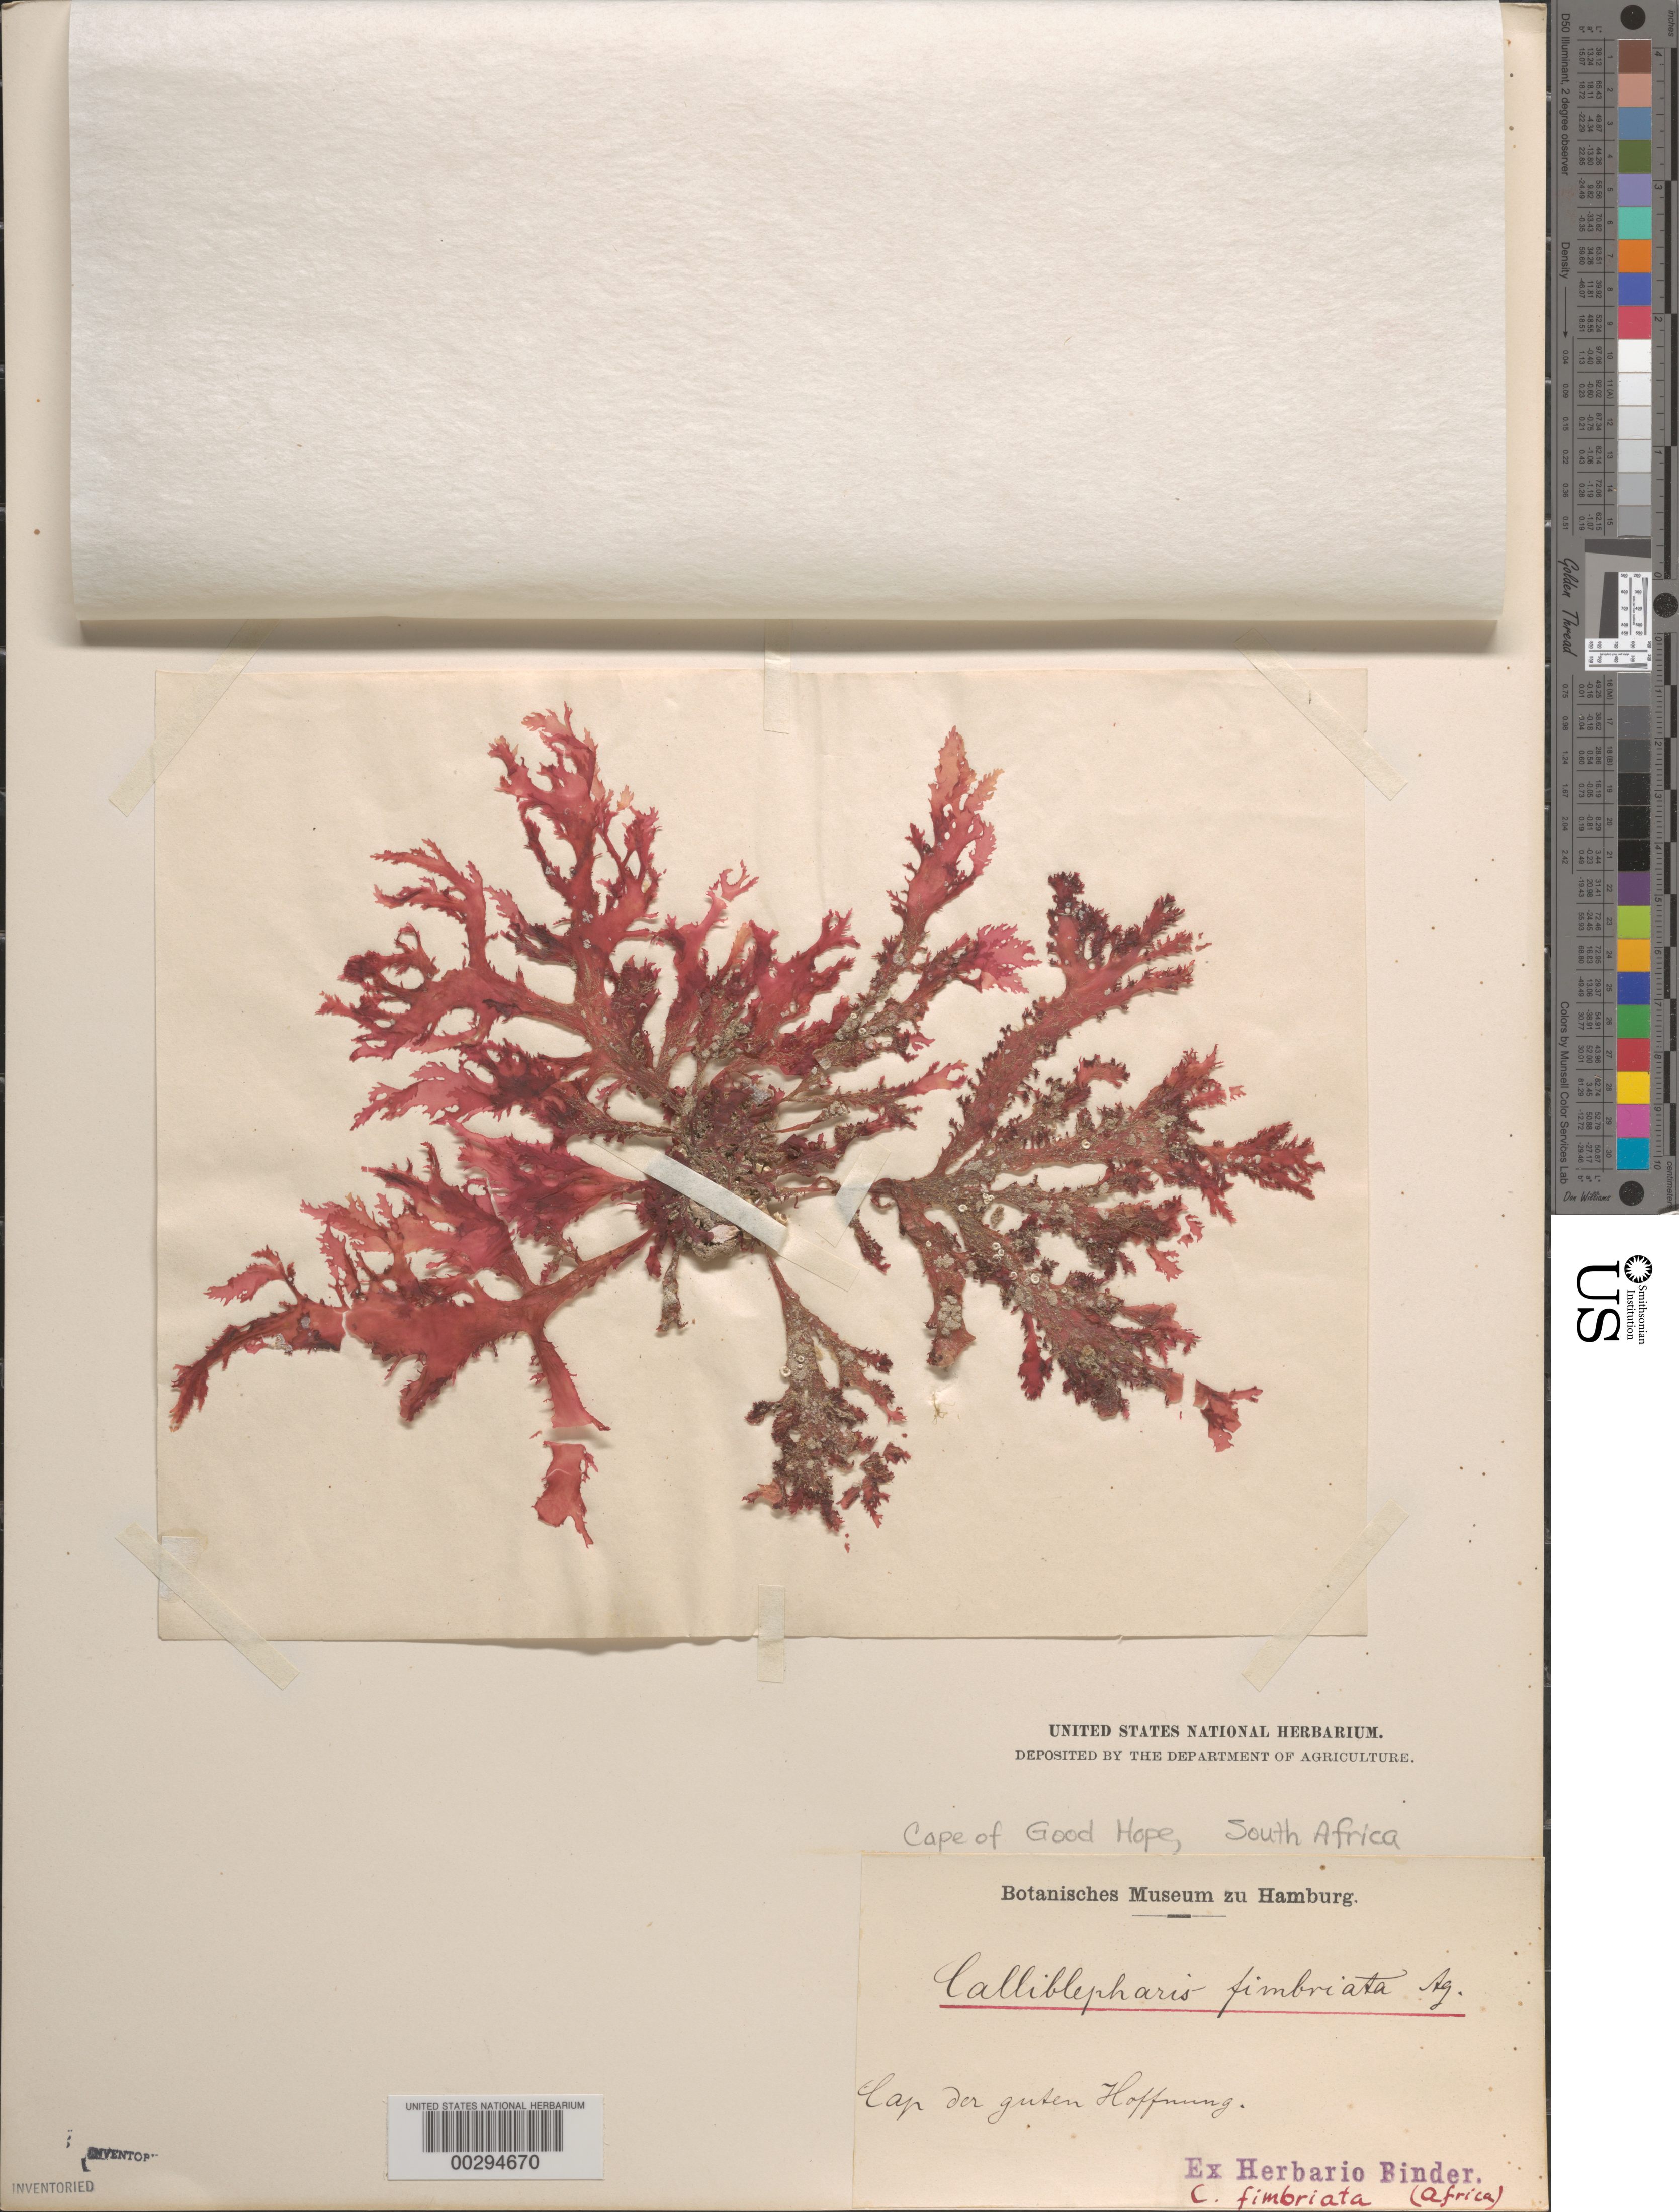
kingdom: Plantae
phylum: Rhodophyta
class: Florideophyceae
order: Gigartinales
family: Cystocloniaceae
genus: Calliblepharis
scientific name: Calliblepharis fimbriata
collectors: F. Binder (herbarium)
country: South Africa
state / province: Western Cape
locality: Cape of Good Hope (Cap der guten Hoffnung)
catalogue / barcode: US 3243